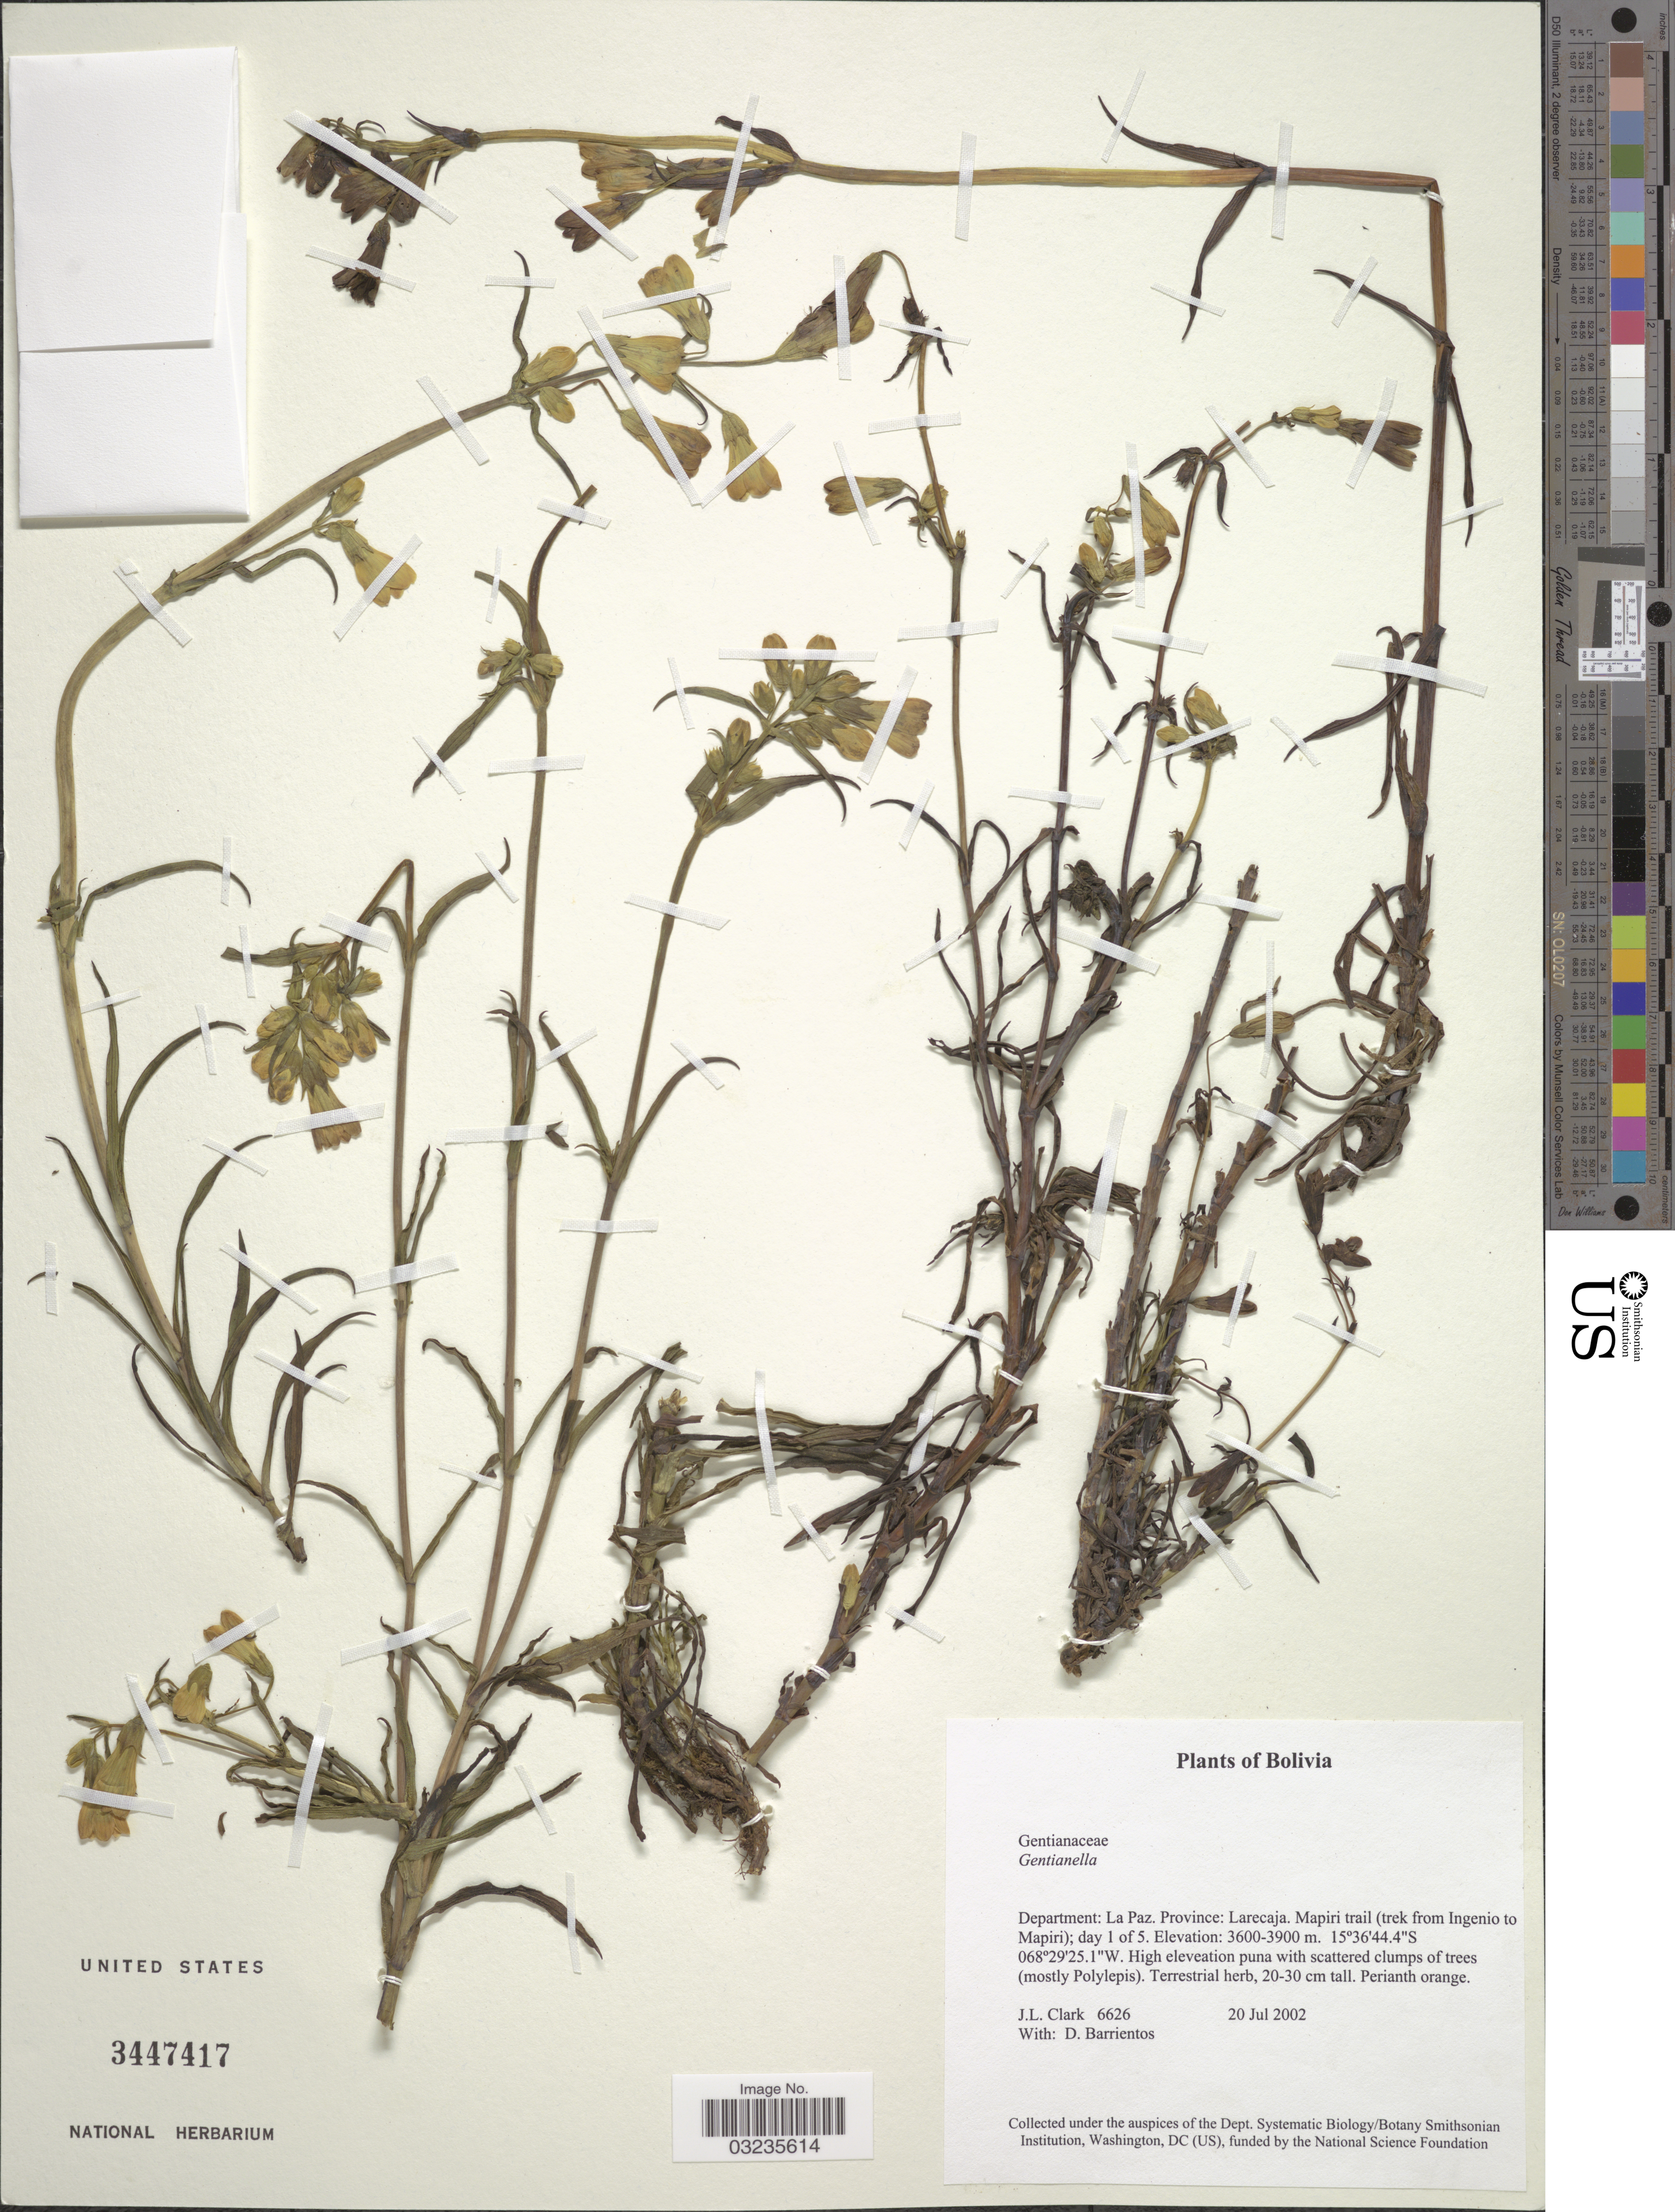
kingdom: Plantae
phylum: Tracheophyta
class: Magnoliopsida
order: Gentianales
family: Gentianaceae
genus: Gentiana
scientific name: Gentiana sp.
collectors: J. L. Clark & D. Barrientos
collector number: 6626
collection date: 2002-07-20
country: Bolivia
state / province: La Paz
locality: Department: La Paz. Province: Larecaja. Mapiri trail (trek from Ingenio to Mapiri); day 1 of 5.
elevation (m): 3600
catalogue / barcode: US 3447417